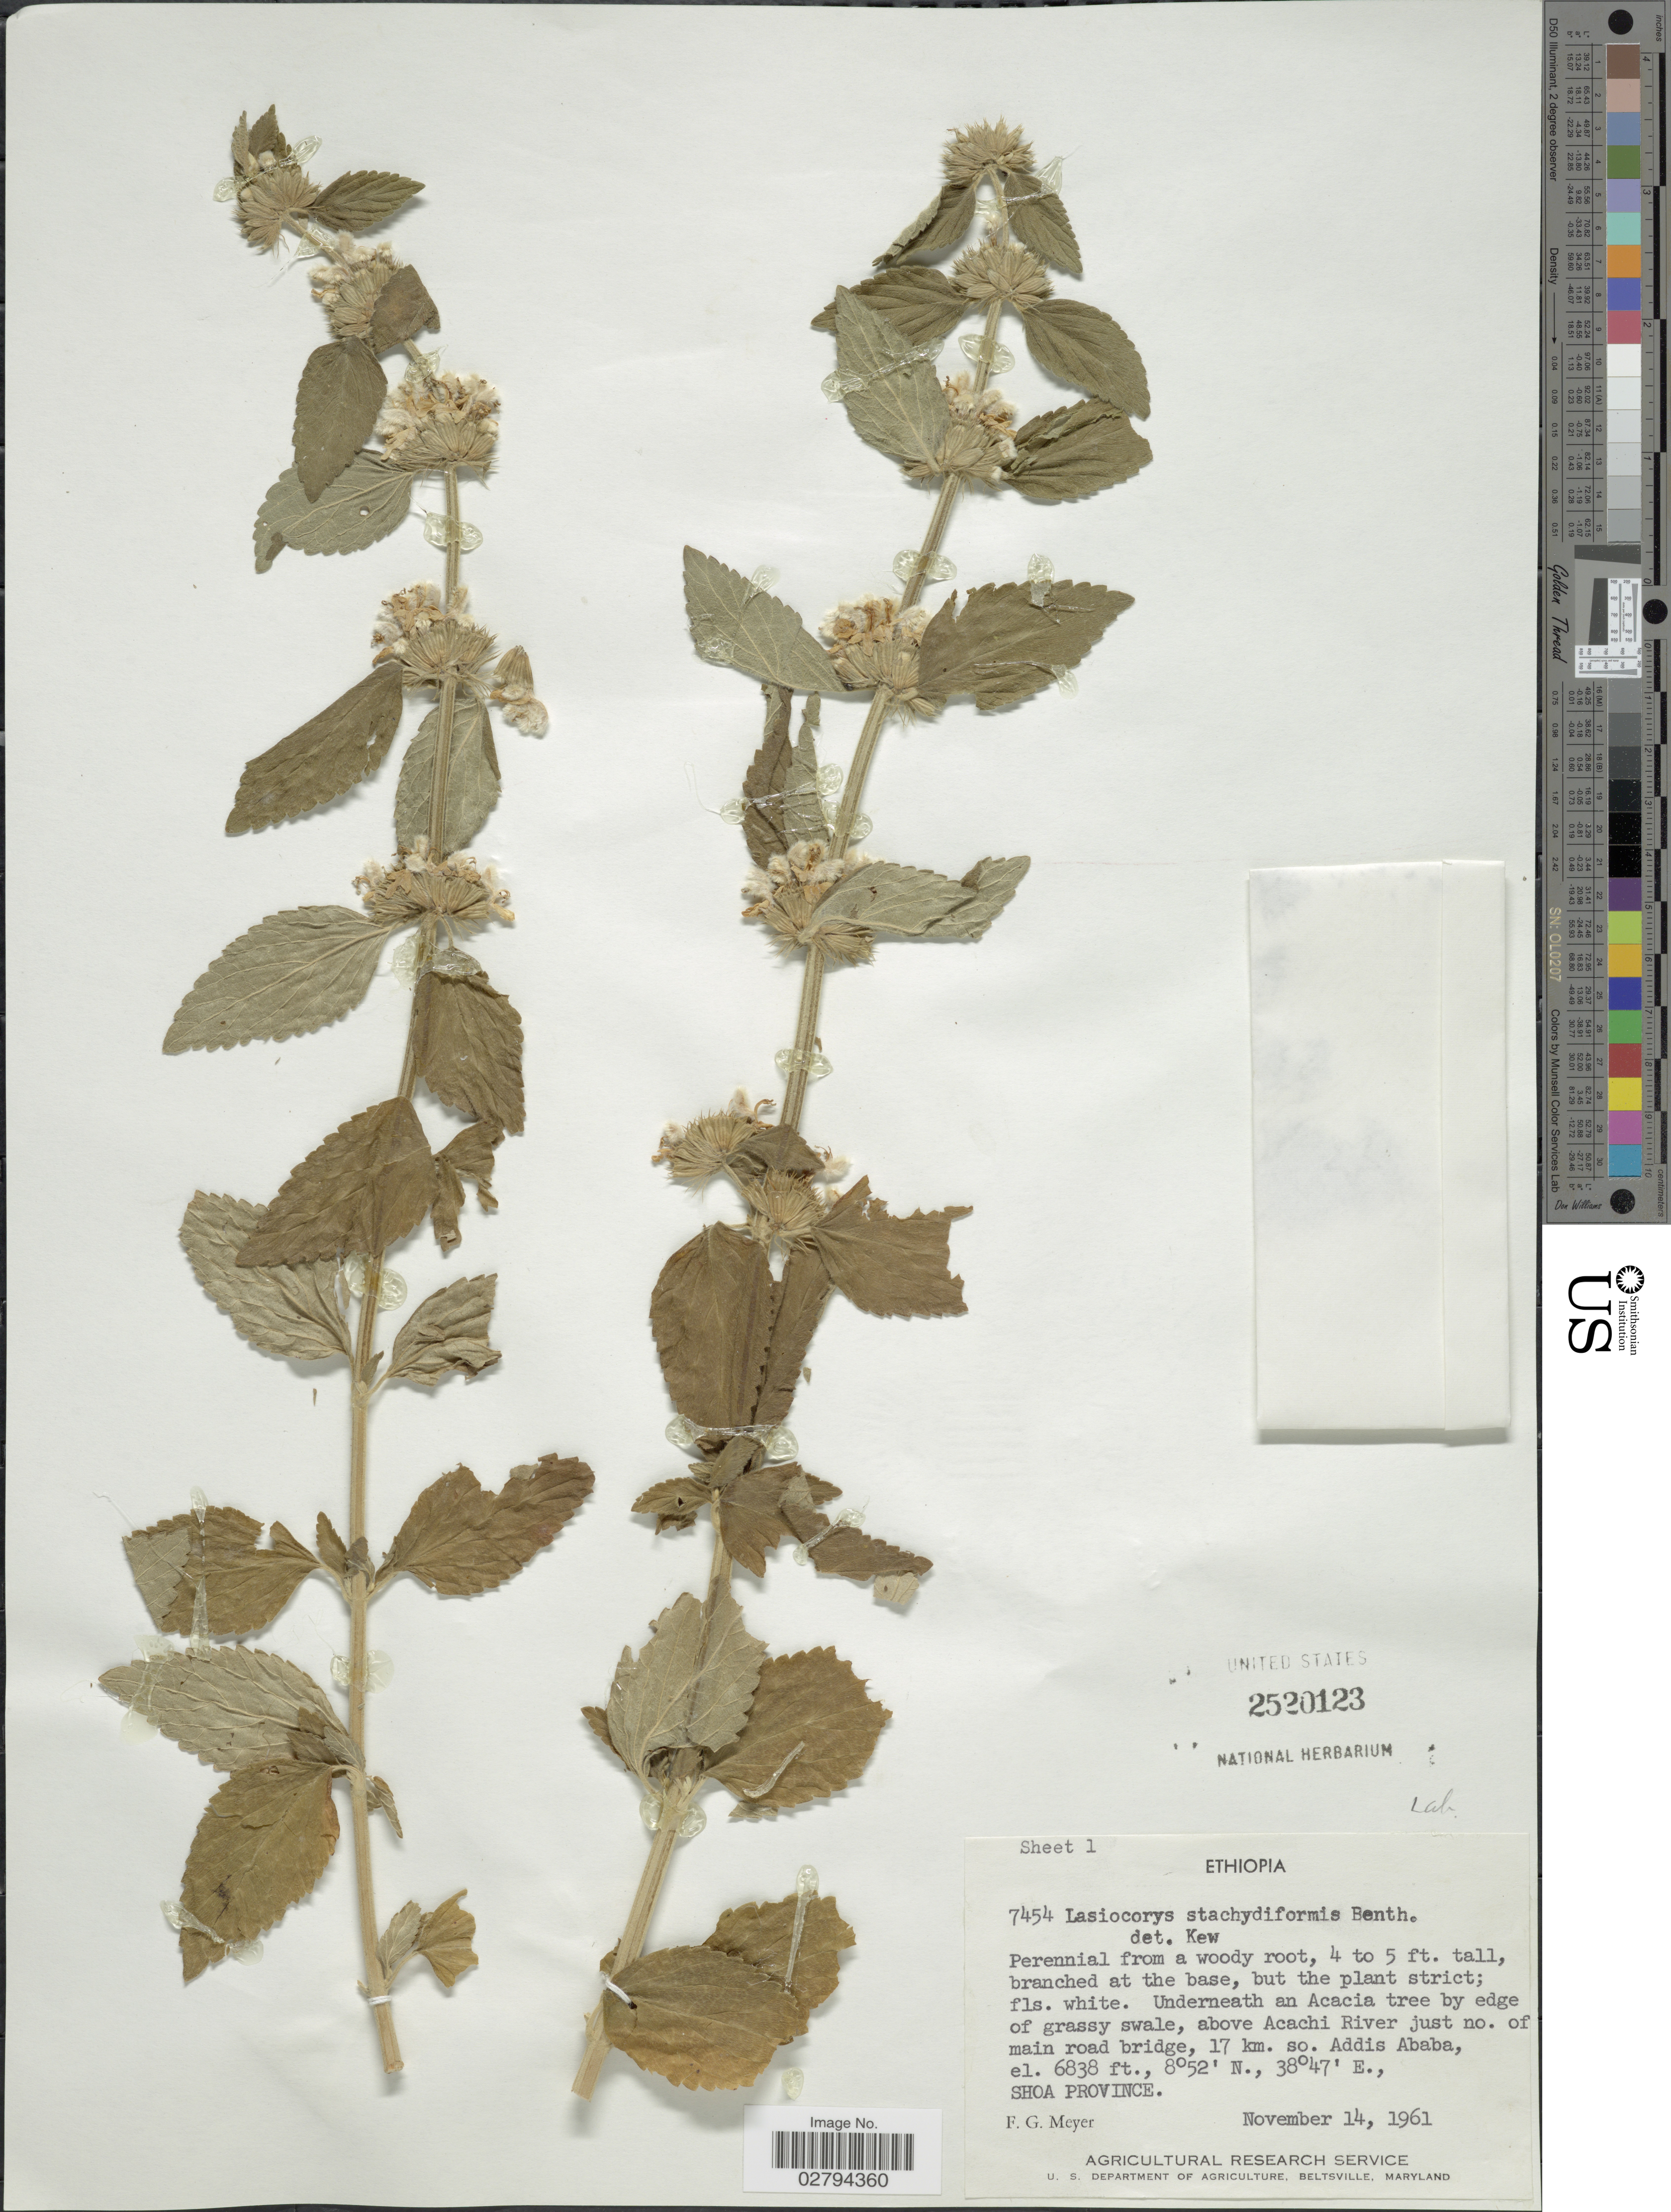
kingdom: Plantae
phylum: Tracheophyta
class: Magnoliopsida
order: Lamiales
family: Lamiaceae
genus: Leucas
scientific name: Leucas stachydiformis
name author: (Benth.) Hochst. ex Briq.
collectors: F. G. Meyer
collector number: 6838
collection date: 1961-11-14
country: Ethiopia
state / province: Addis Ababa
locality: Above Acachi River just no. of main road bridge, 17 km. so. Addis Ababa. Shoa Province.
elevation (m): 2084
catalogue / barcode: US 2520123